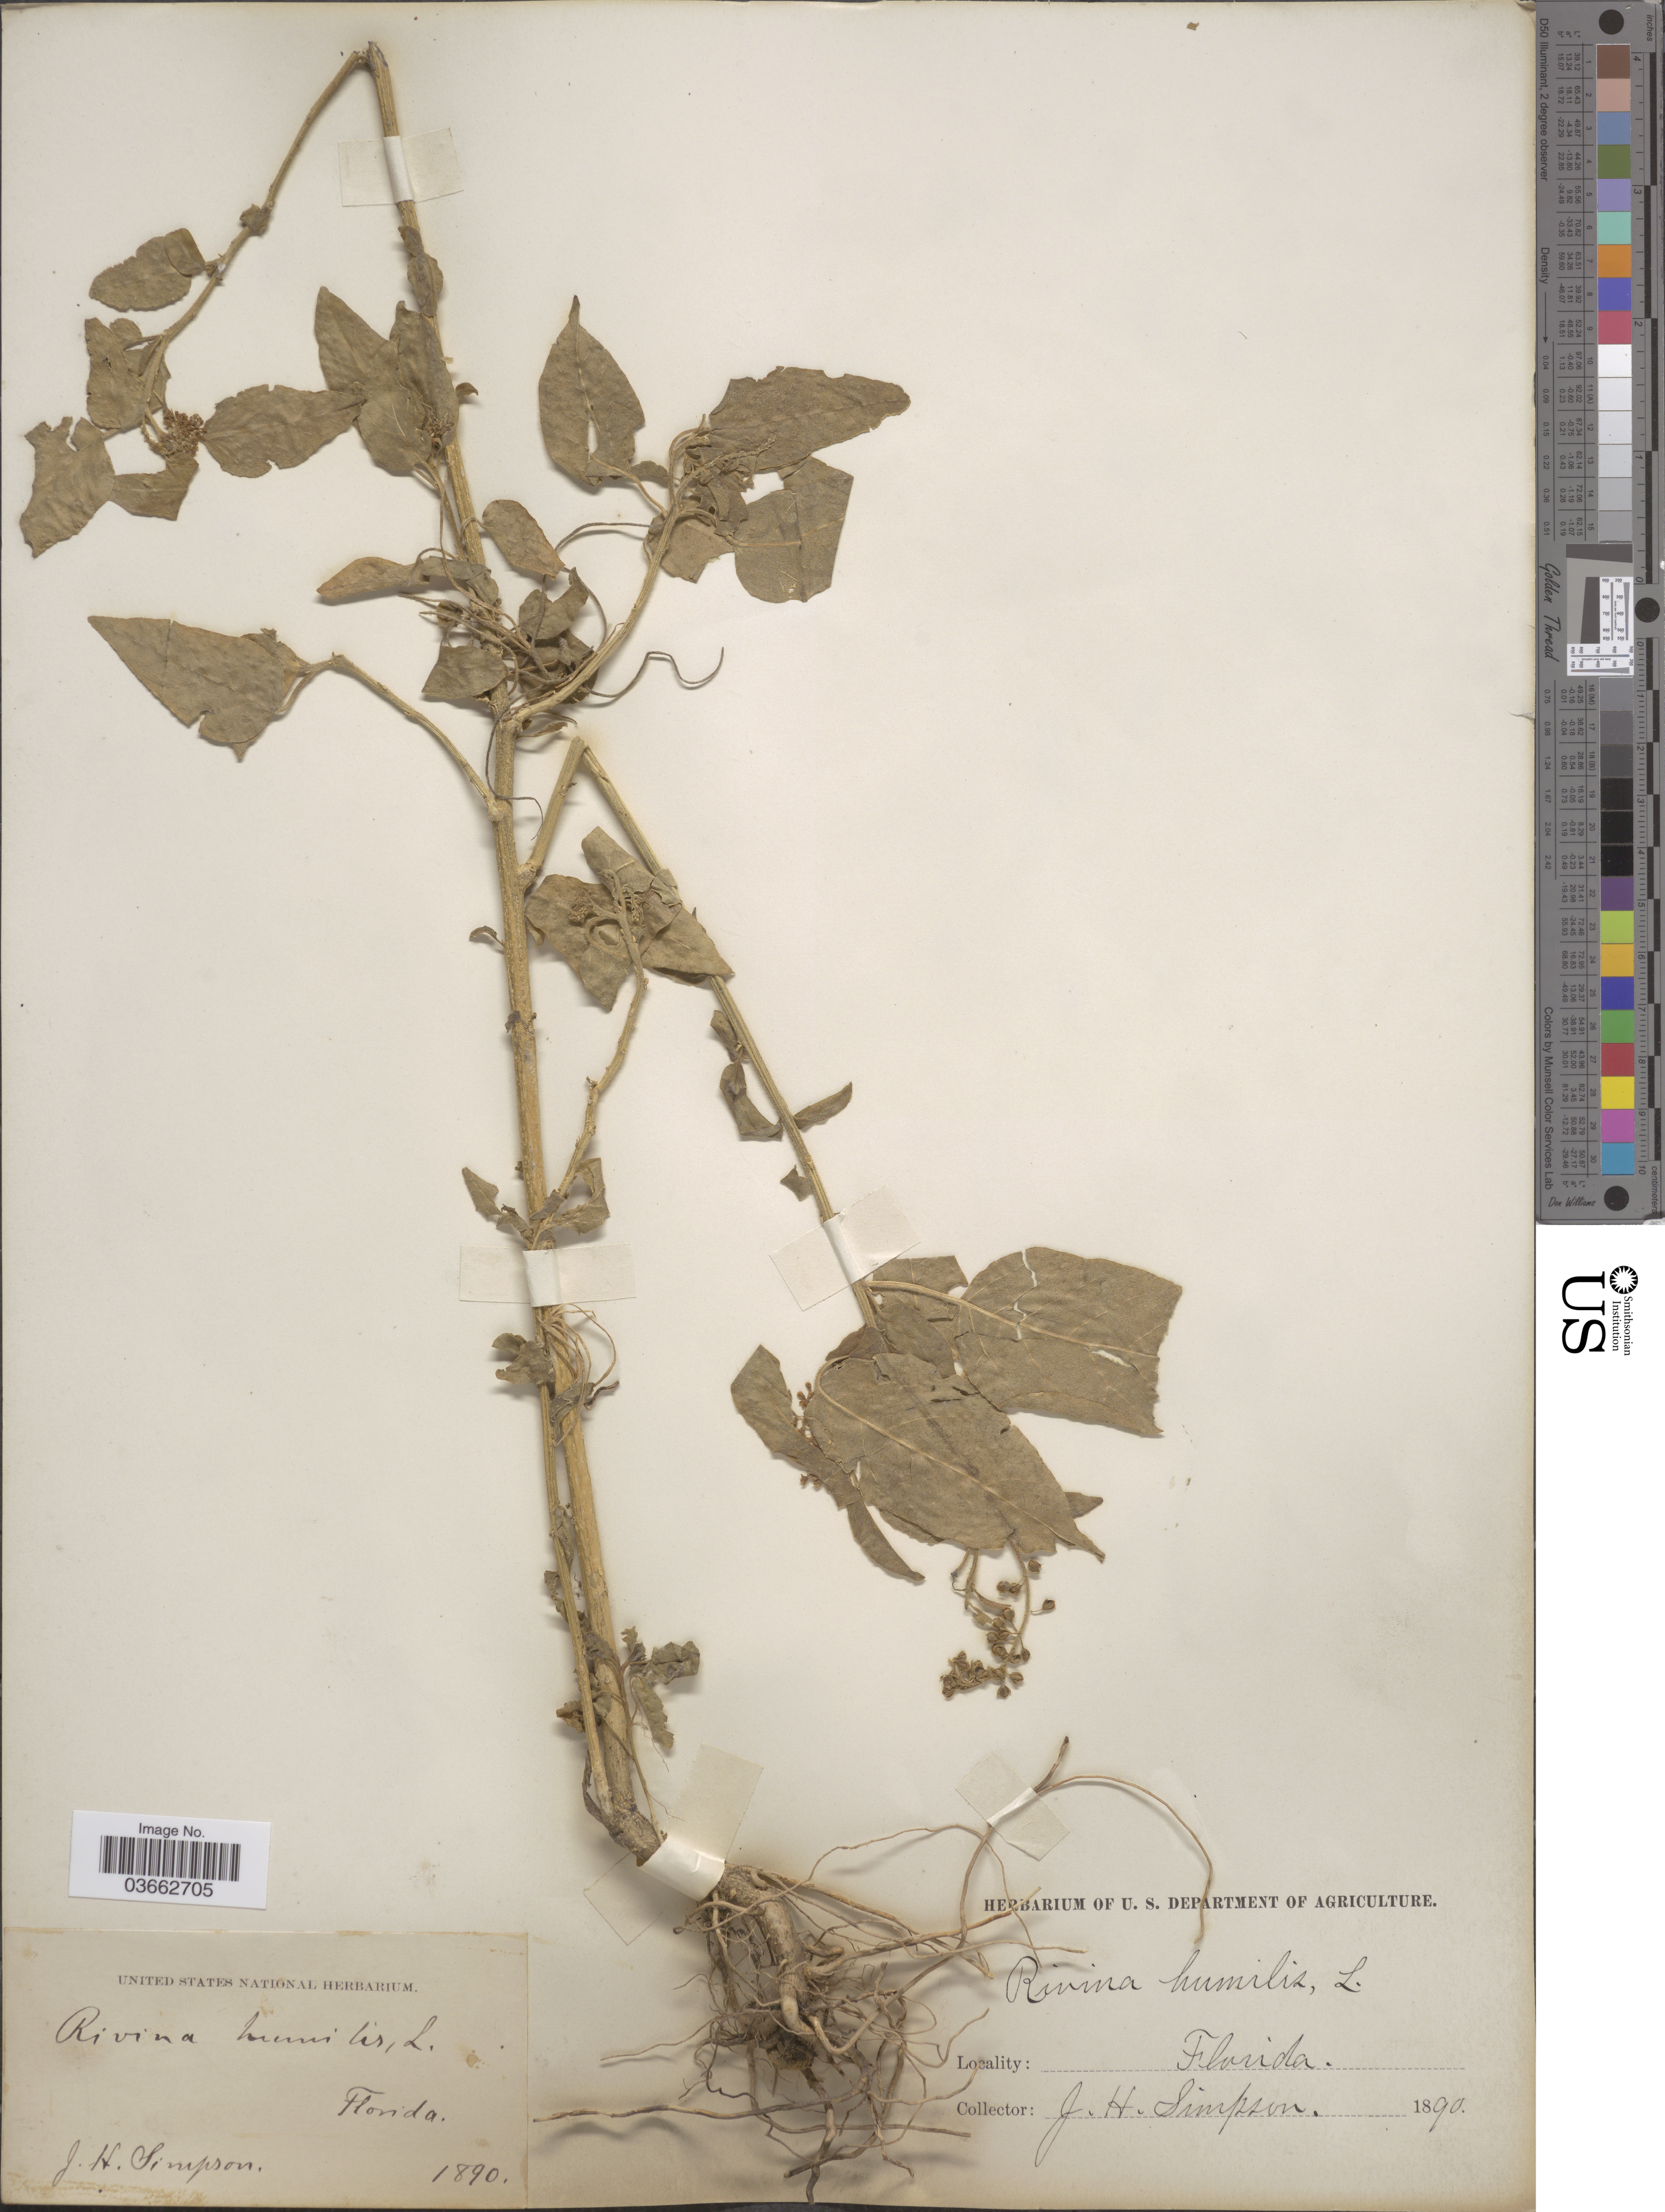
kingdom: Plantae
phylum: Tracheophyta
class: Magnoliopsida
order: Caryophyllales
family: Phytolaccaceae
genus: Rivina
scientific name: Rivina humilis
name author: L.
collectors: J. H. Simpson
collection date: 1890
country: United States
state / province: Florida